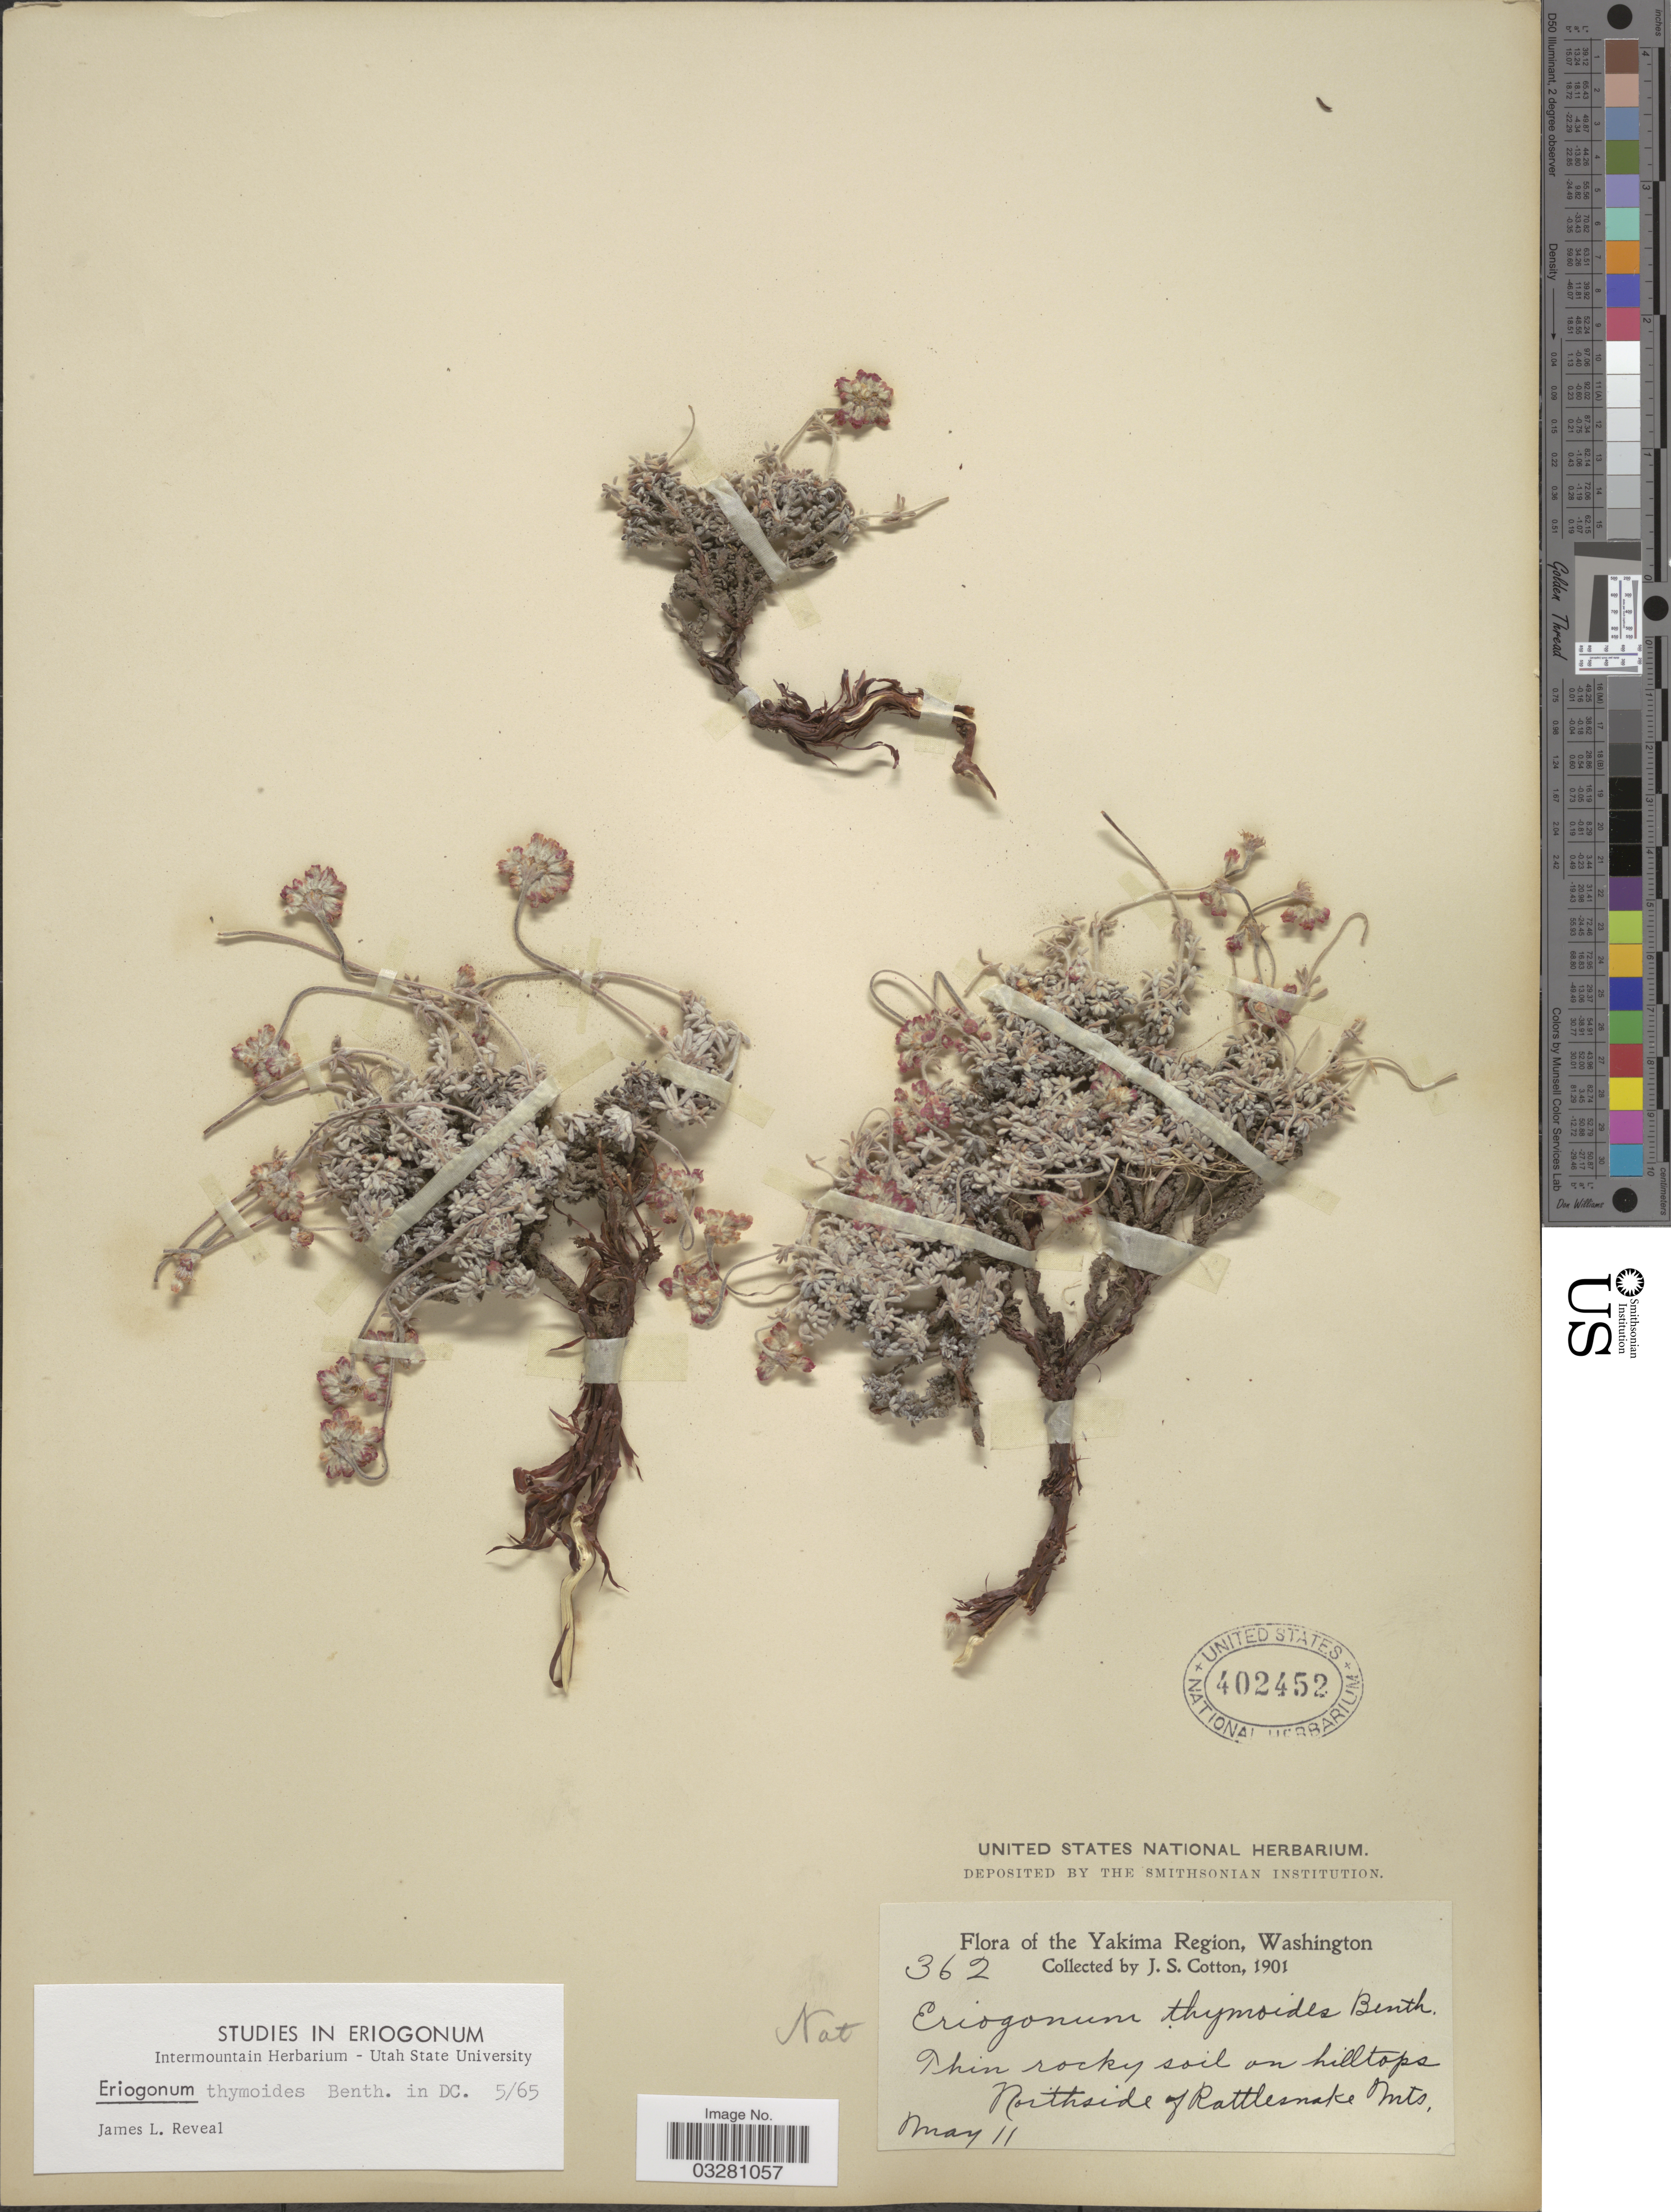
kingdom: Plantae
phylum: Tracheophyta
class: Magnoliopsida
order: Caryophyllales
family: Polygonaceae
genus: Eriogonum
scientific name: Eriogonum thymoides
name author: Benth. in DC.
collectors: J. S. Cotton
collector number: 362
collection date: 1901-05-11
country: United States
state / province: Washington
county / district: Yakima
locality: Yakima Region. Northside of Rattlesnake Mts.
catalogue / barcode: US 402452